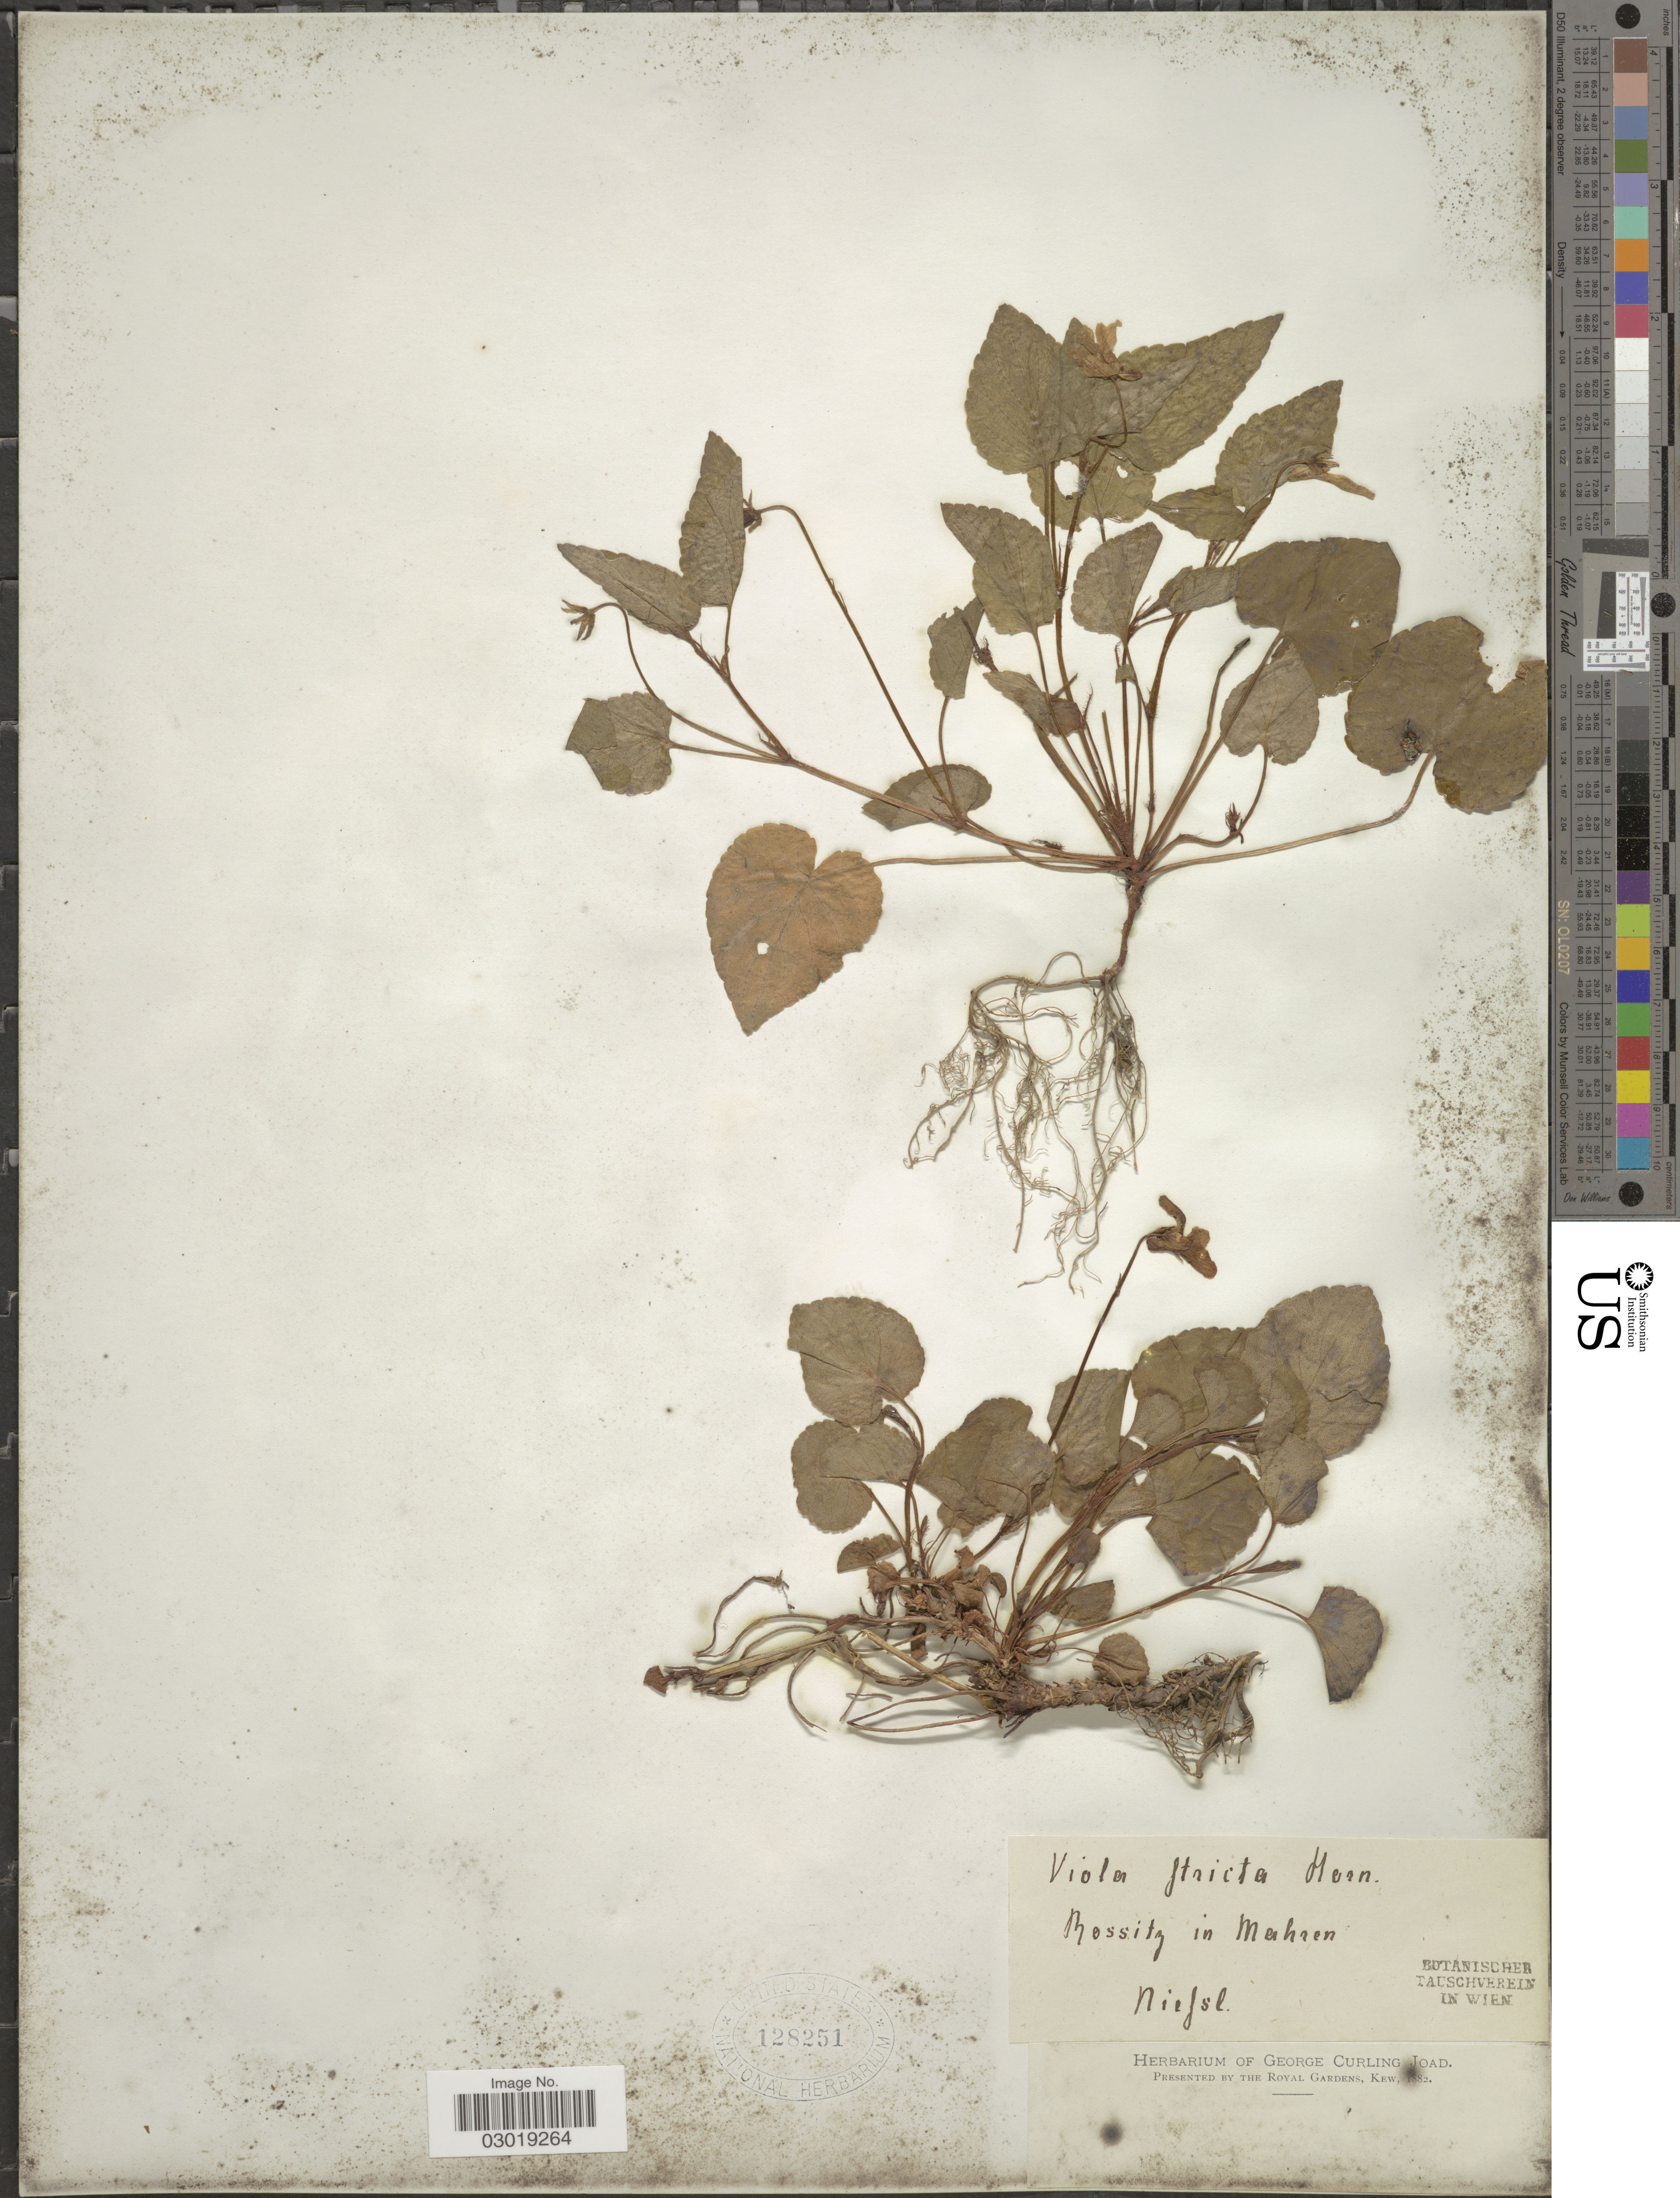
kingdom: Plantae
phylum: Tracheophyta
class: Magnoliopsida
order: Malpighiales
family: Violaceae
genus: Viola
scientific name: Viola stricta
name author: (Vent.) Poir.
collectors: ex herb. George Curling Joad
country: Czechia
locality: Rossitz in Mahren. Niefsl.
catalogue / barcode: US 128251